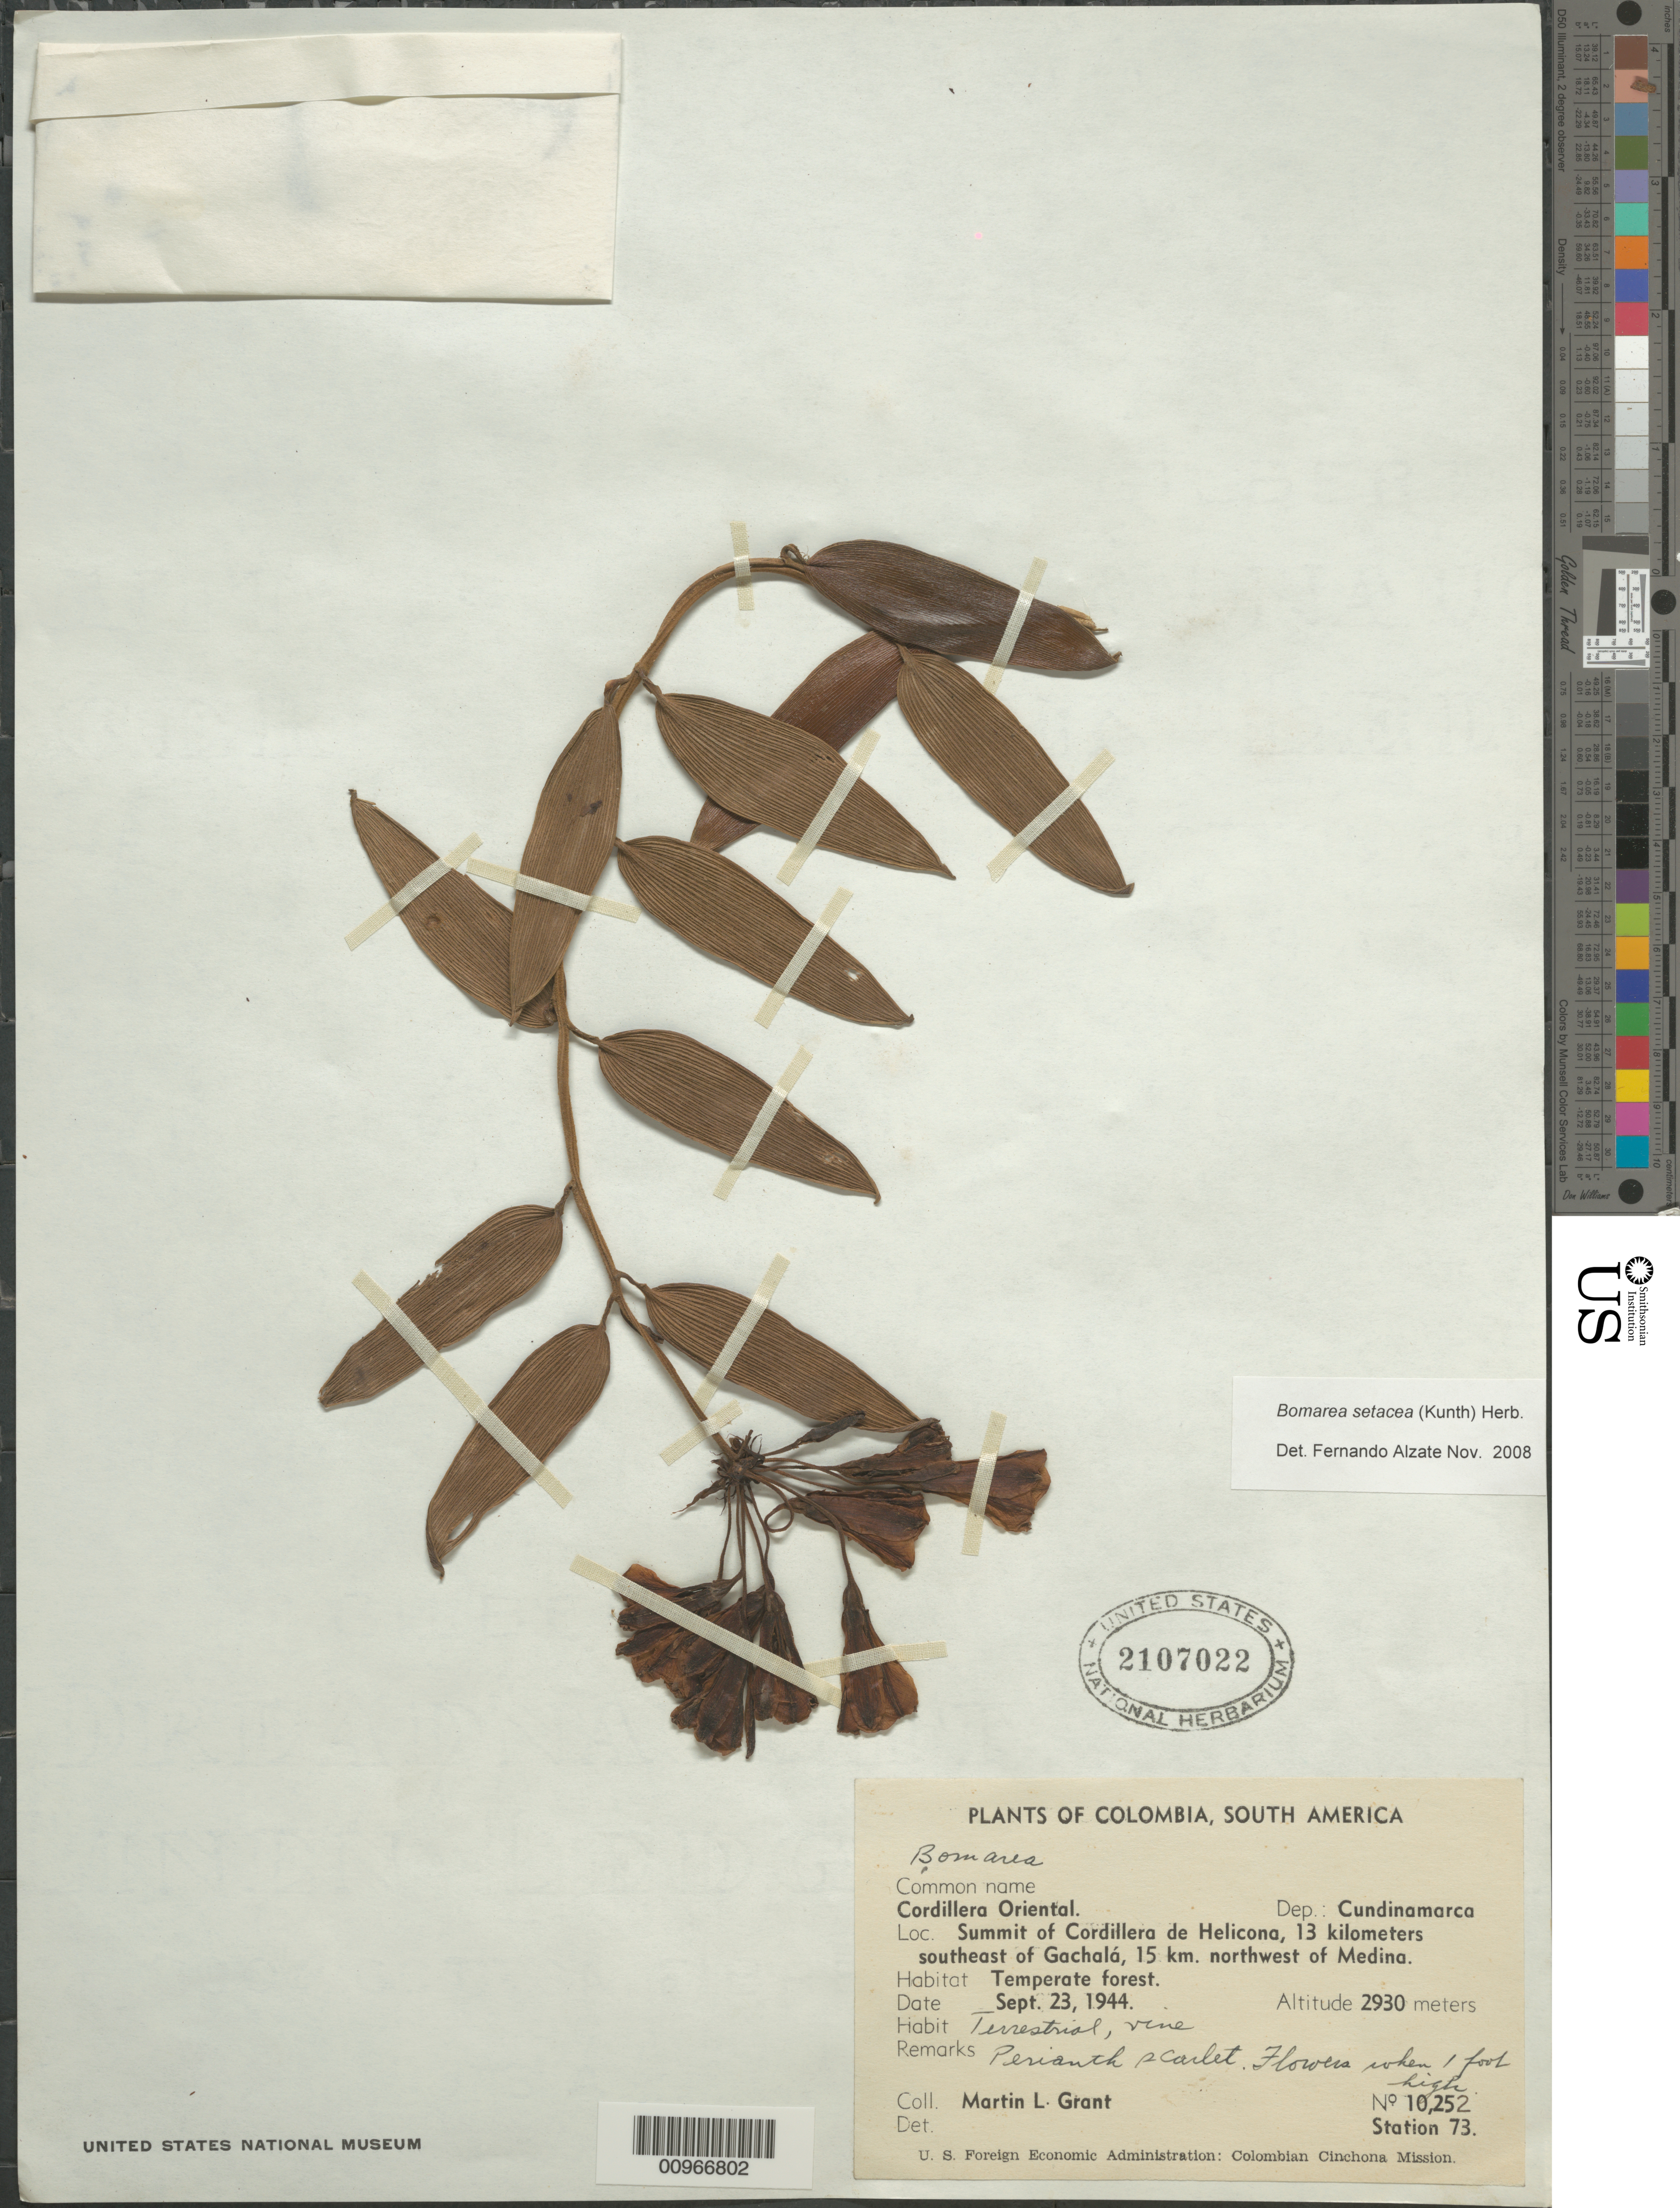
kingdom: Plantae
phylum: Tracheophyta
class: Liliopsida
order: Liliales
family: Alstroemeriaceae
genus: Bomarea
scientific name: Bomarea setacea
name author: (Ruiz & Pav.) Herb.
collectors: M. L. Grant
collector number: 10252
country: Colombia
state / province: Cundinamarca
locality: Corillera de Helicona, SE of Gachala, NW of Medina.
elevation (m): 2930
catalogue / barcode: US 2107022